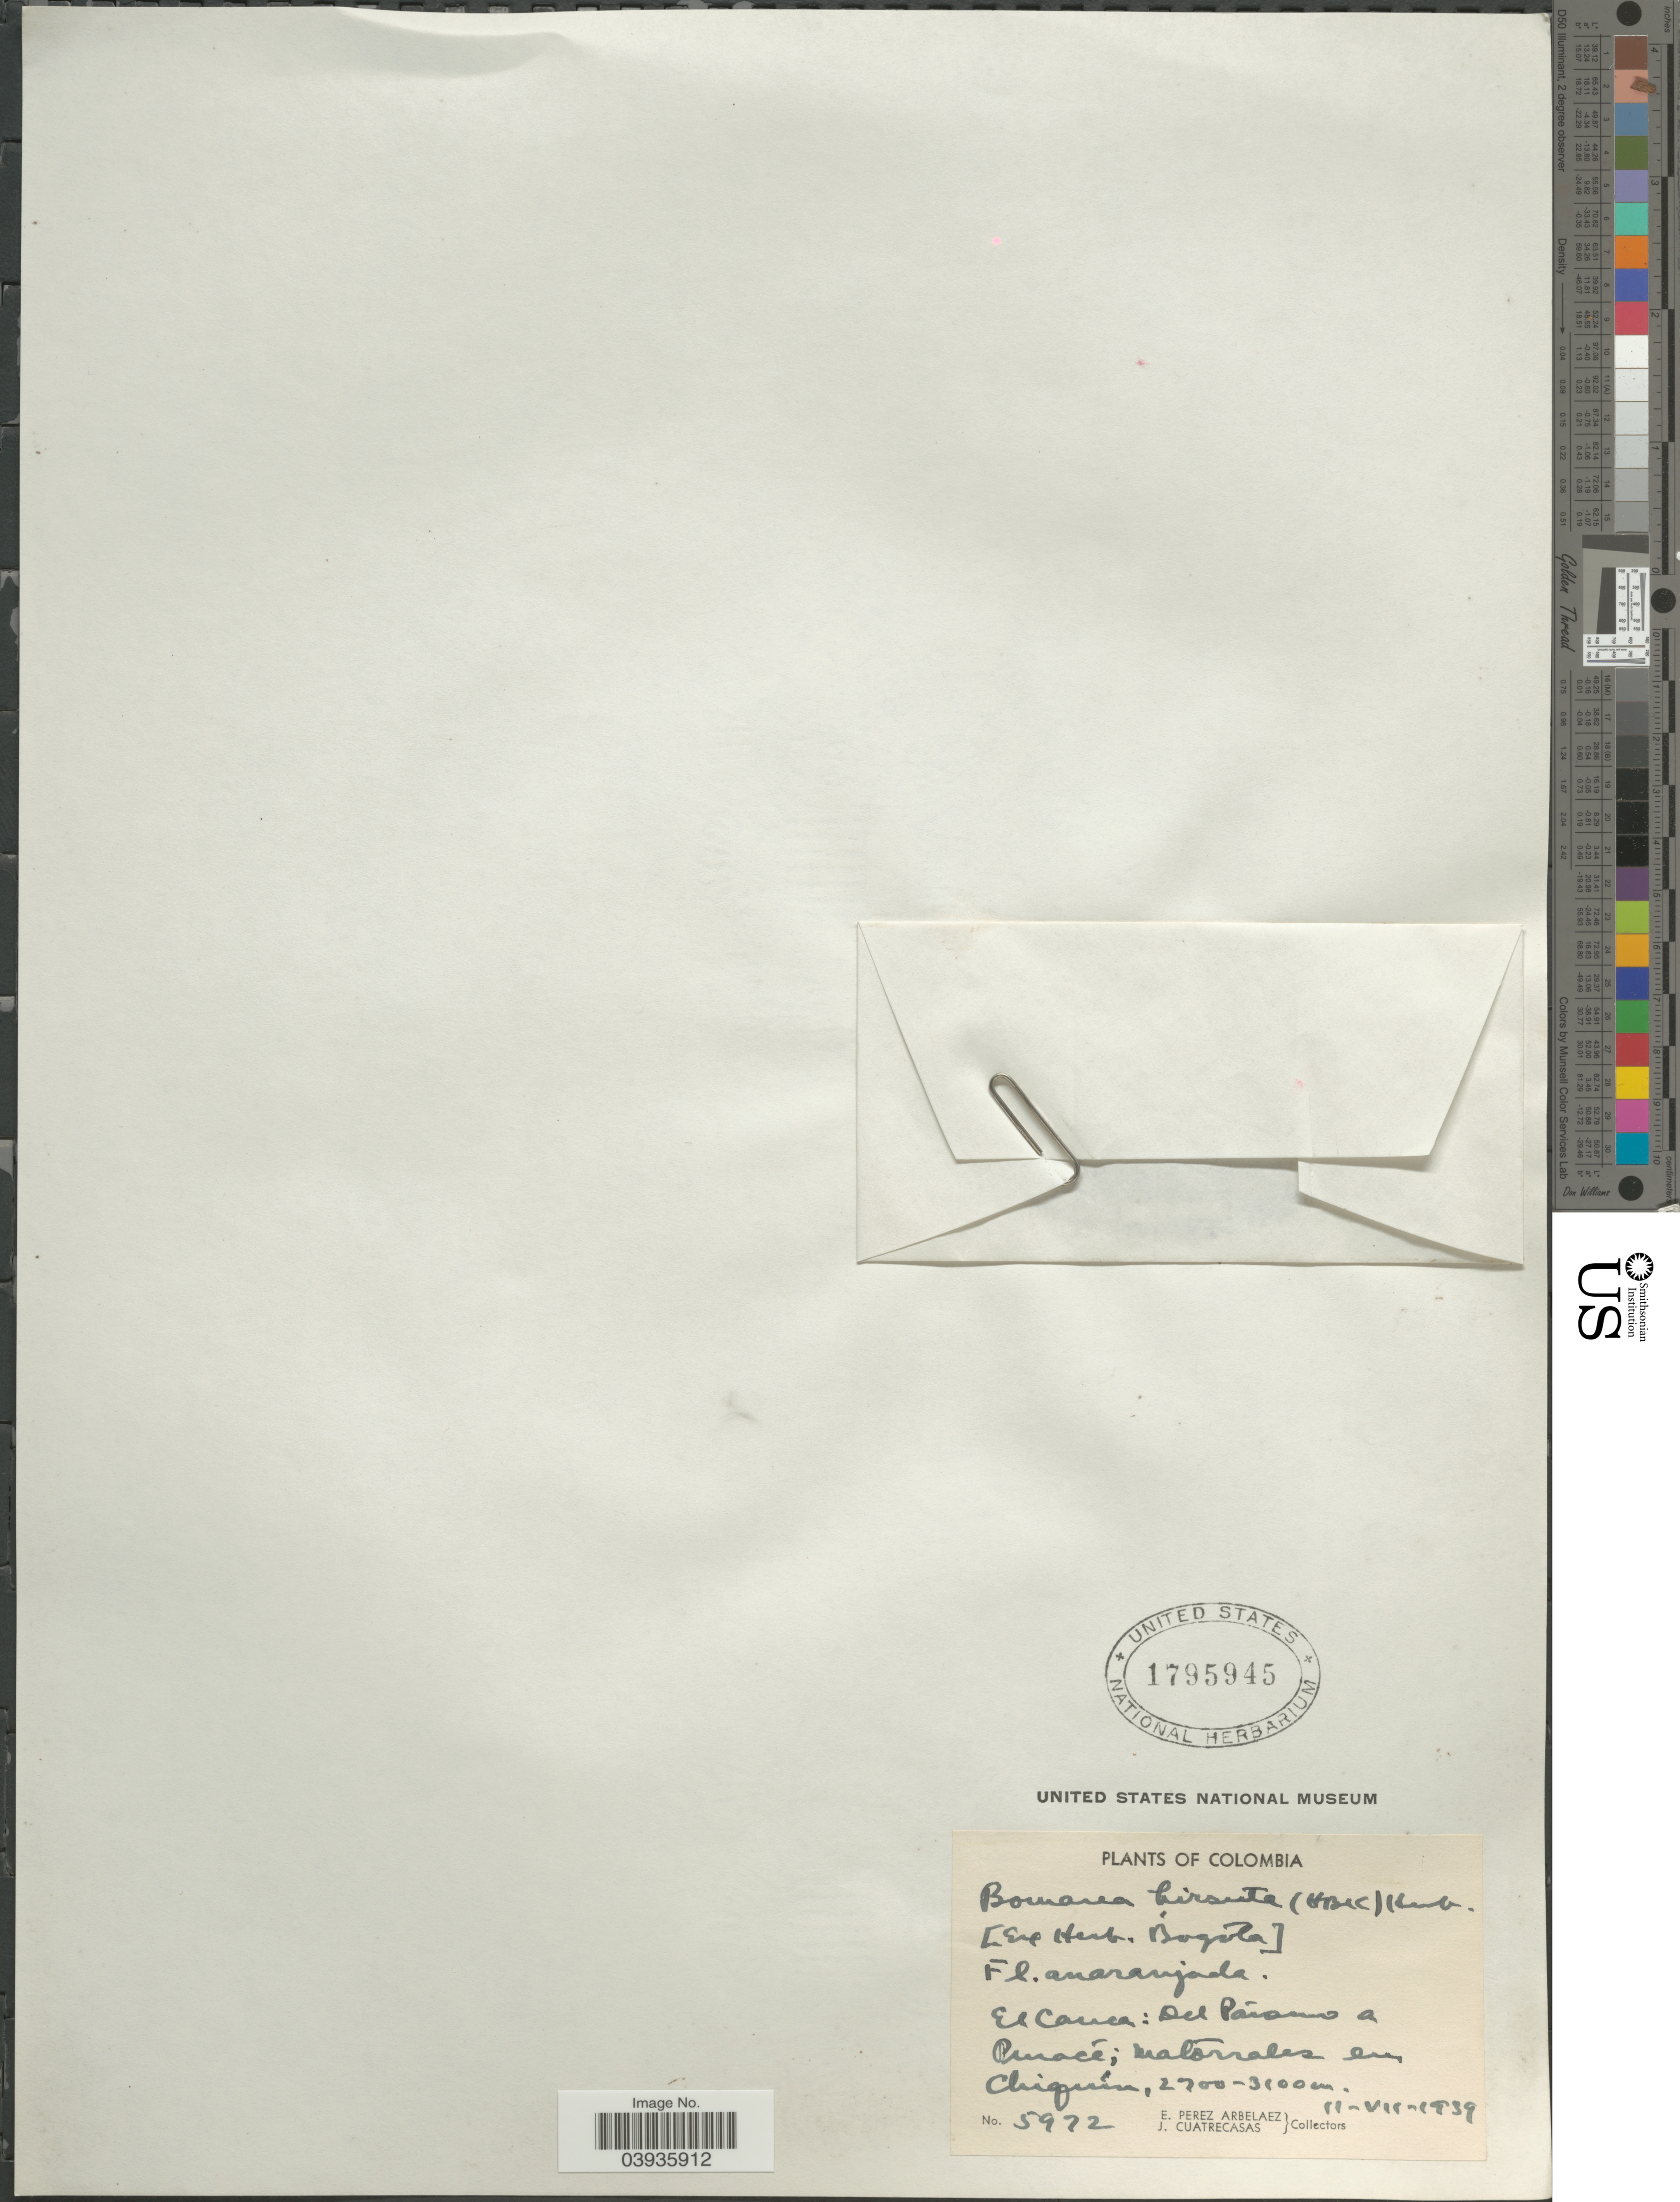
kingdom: Plantae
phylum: Tracheophyta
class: Liliopsida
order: Liliales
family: Alstroemeriaceae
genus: Bomarea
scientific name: Bomarea hirsuta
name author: (Kunth) Herb.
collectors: E. Pérez Arbeláez & J. Cuatrecasas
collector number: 5972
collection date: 1939-07-11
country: Colombia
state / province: Cauca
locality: El Cauca: Del Páramo a Puracé; matorrales en Chiquín.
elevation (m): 2700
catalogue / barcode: US 1795945